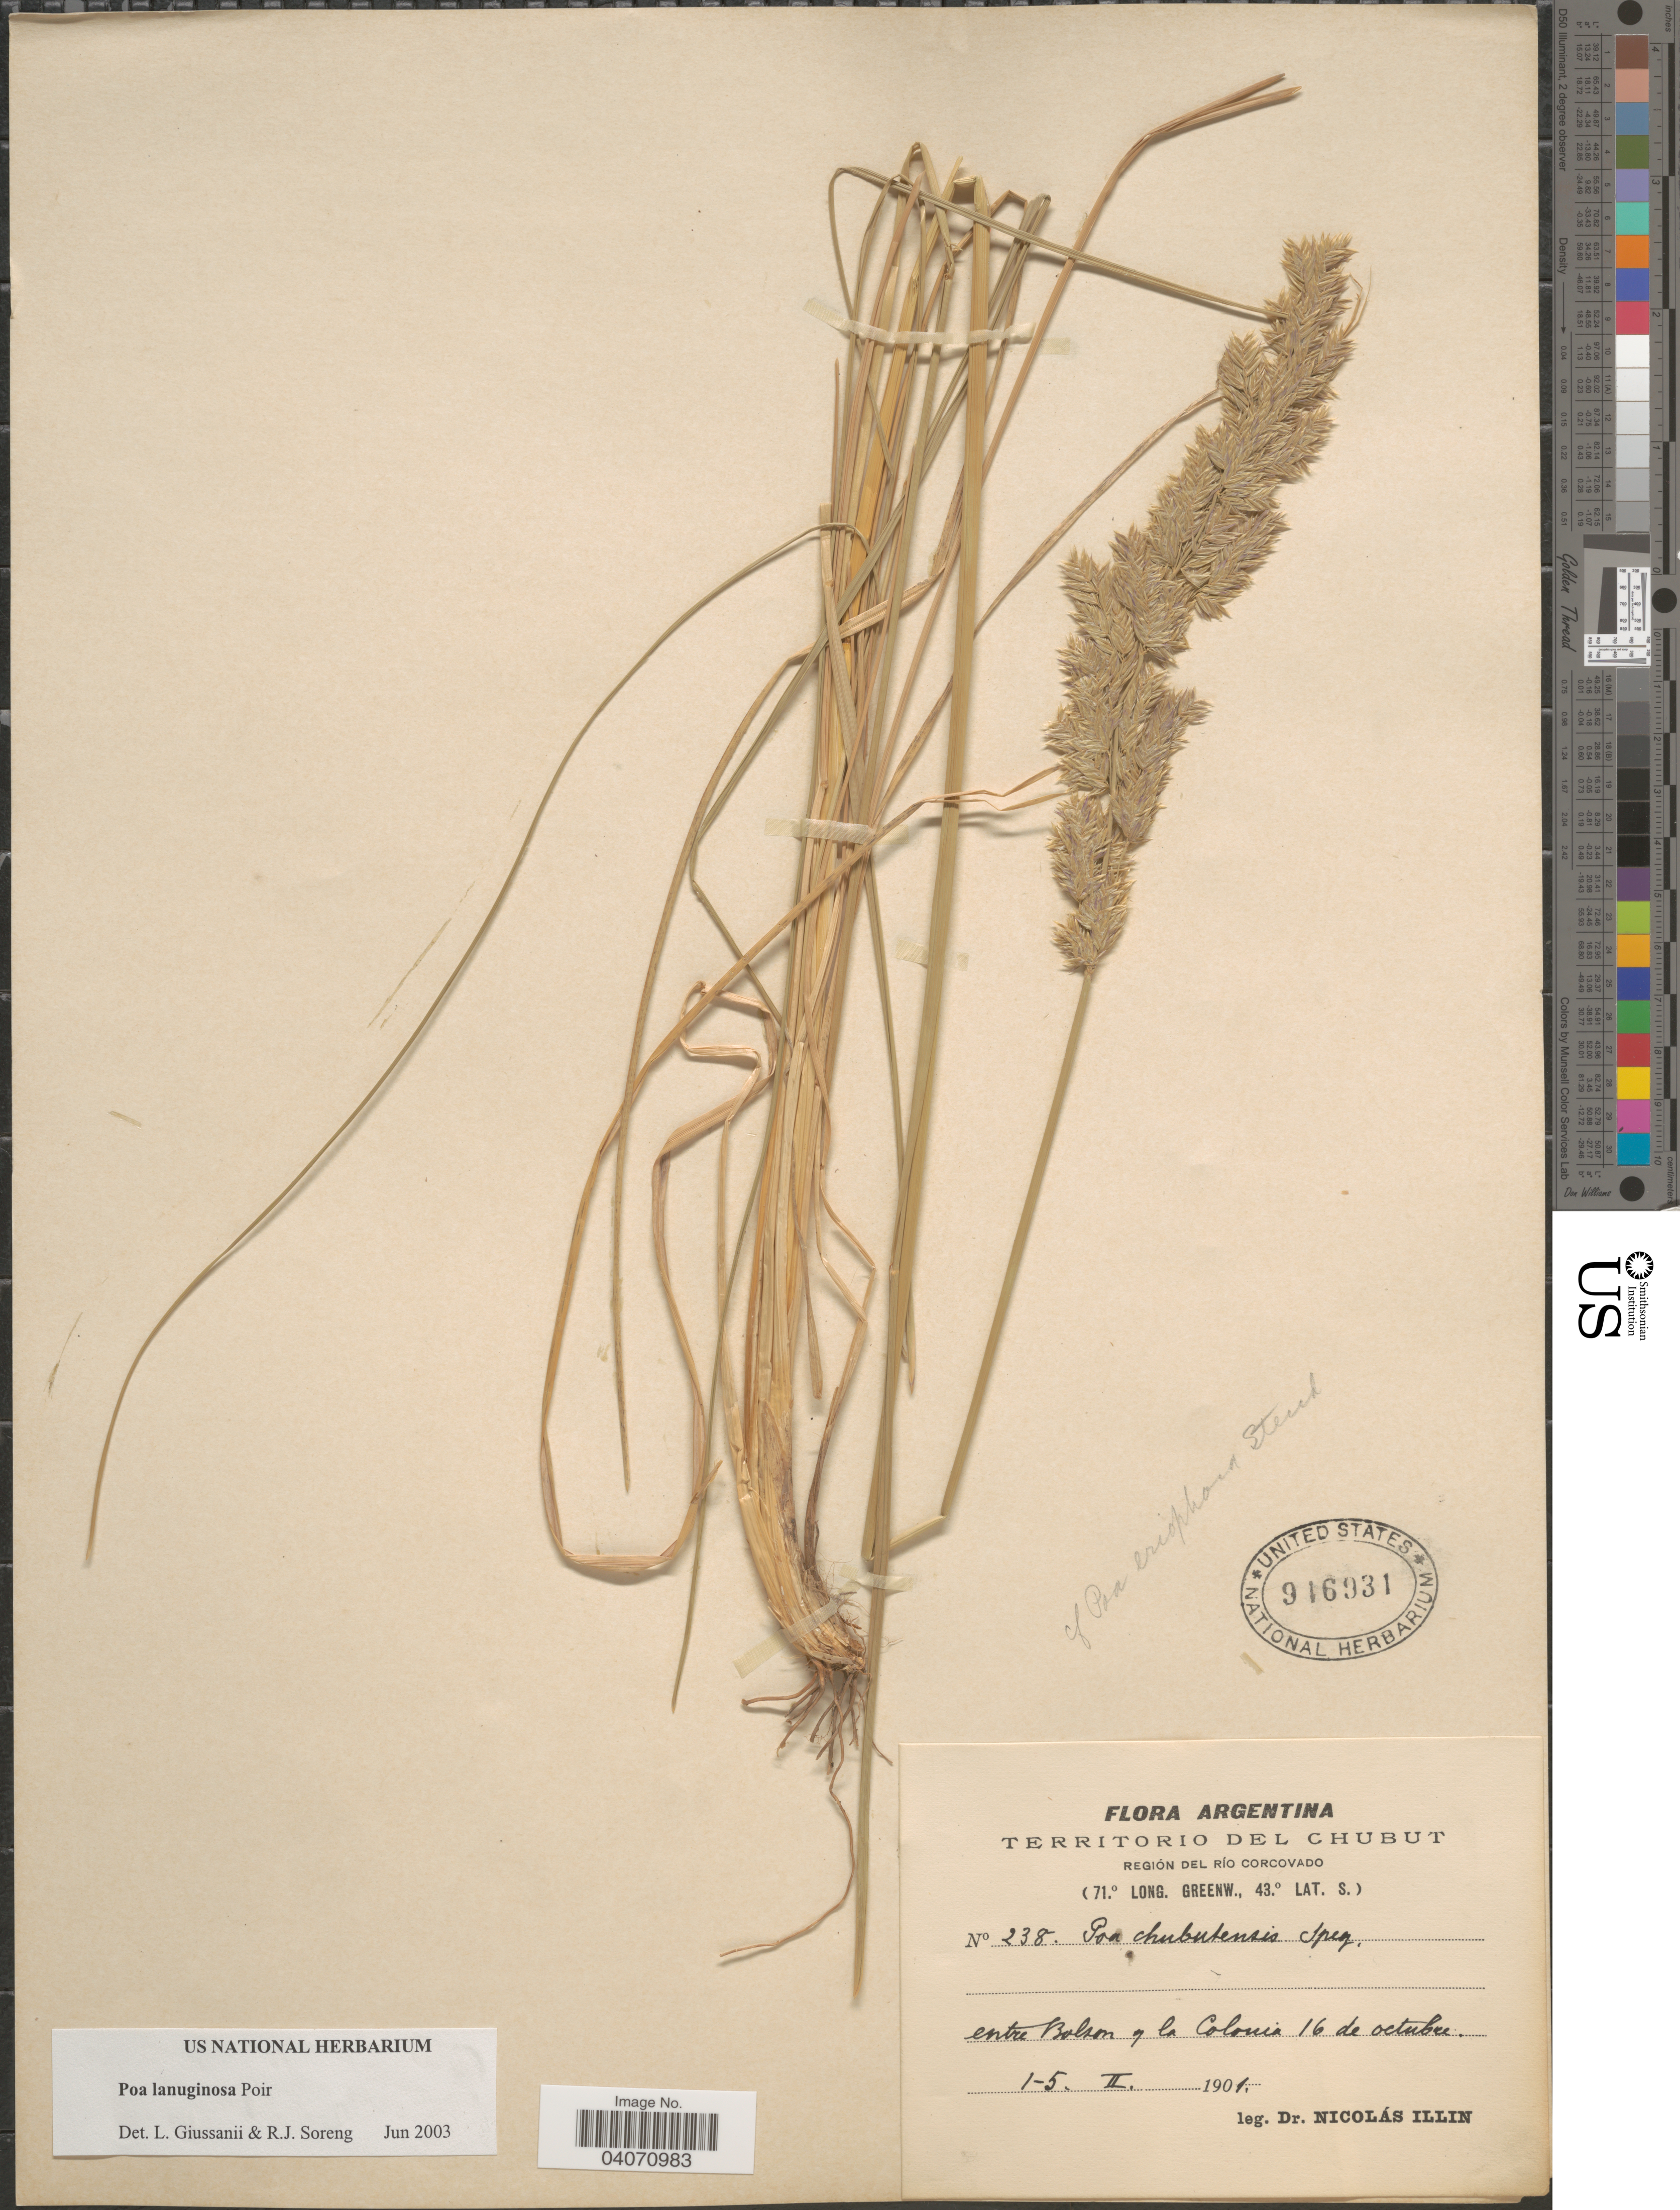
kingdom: Plantae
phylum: Tracheophyta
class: Liliopsida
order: Poales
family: Poaceae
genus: Poa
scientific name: Poa lanuginosa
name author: Poir.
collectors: N. Illin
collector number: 238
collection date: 1901-02-01/1901-02-05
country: Argentina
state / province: Chubut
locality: Territorio del Chubut. Región del Río Corcovado. Entre Bolson y la Colonia 16 de octubre.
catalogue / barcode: US 916931